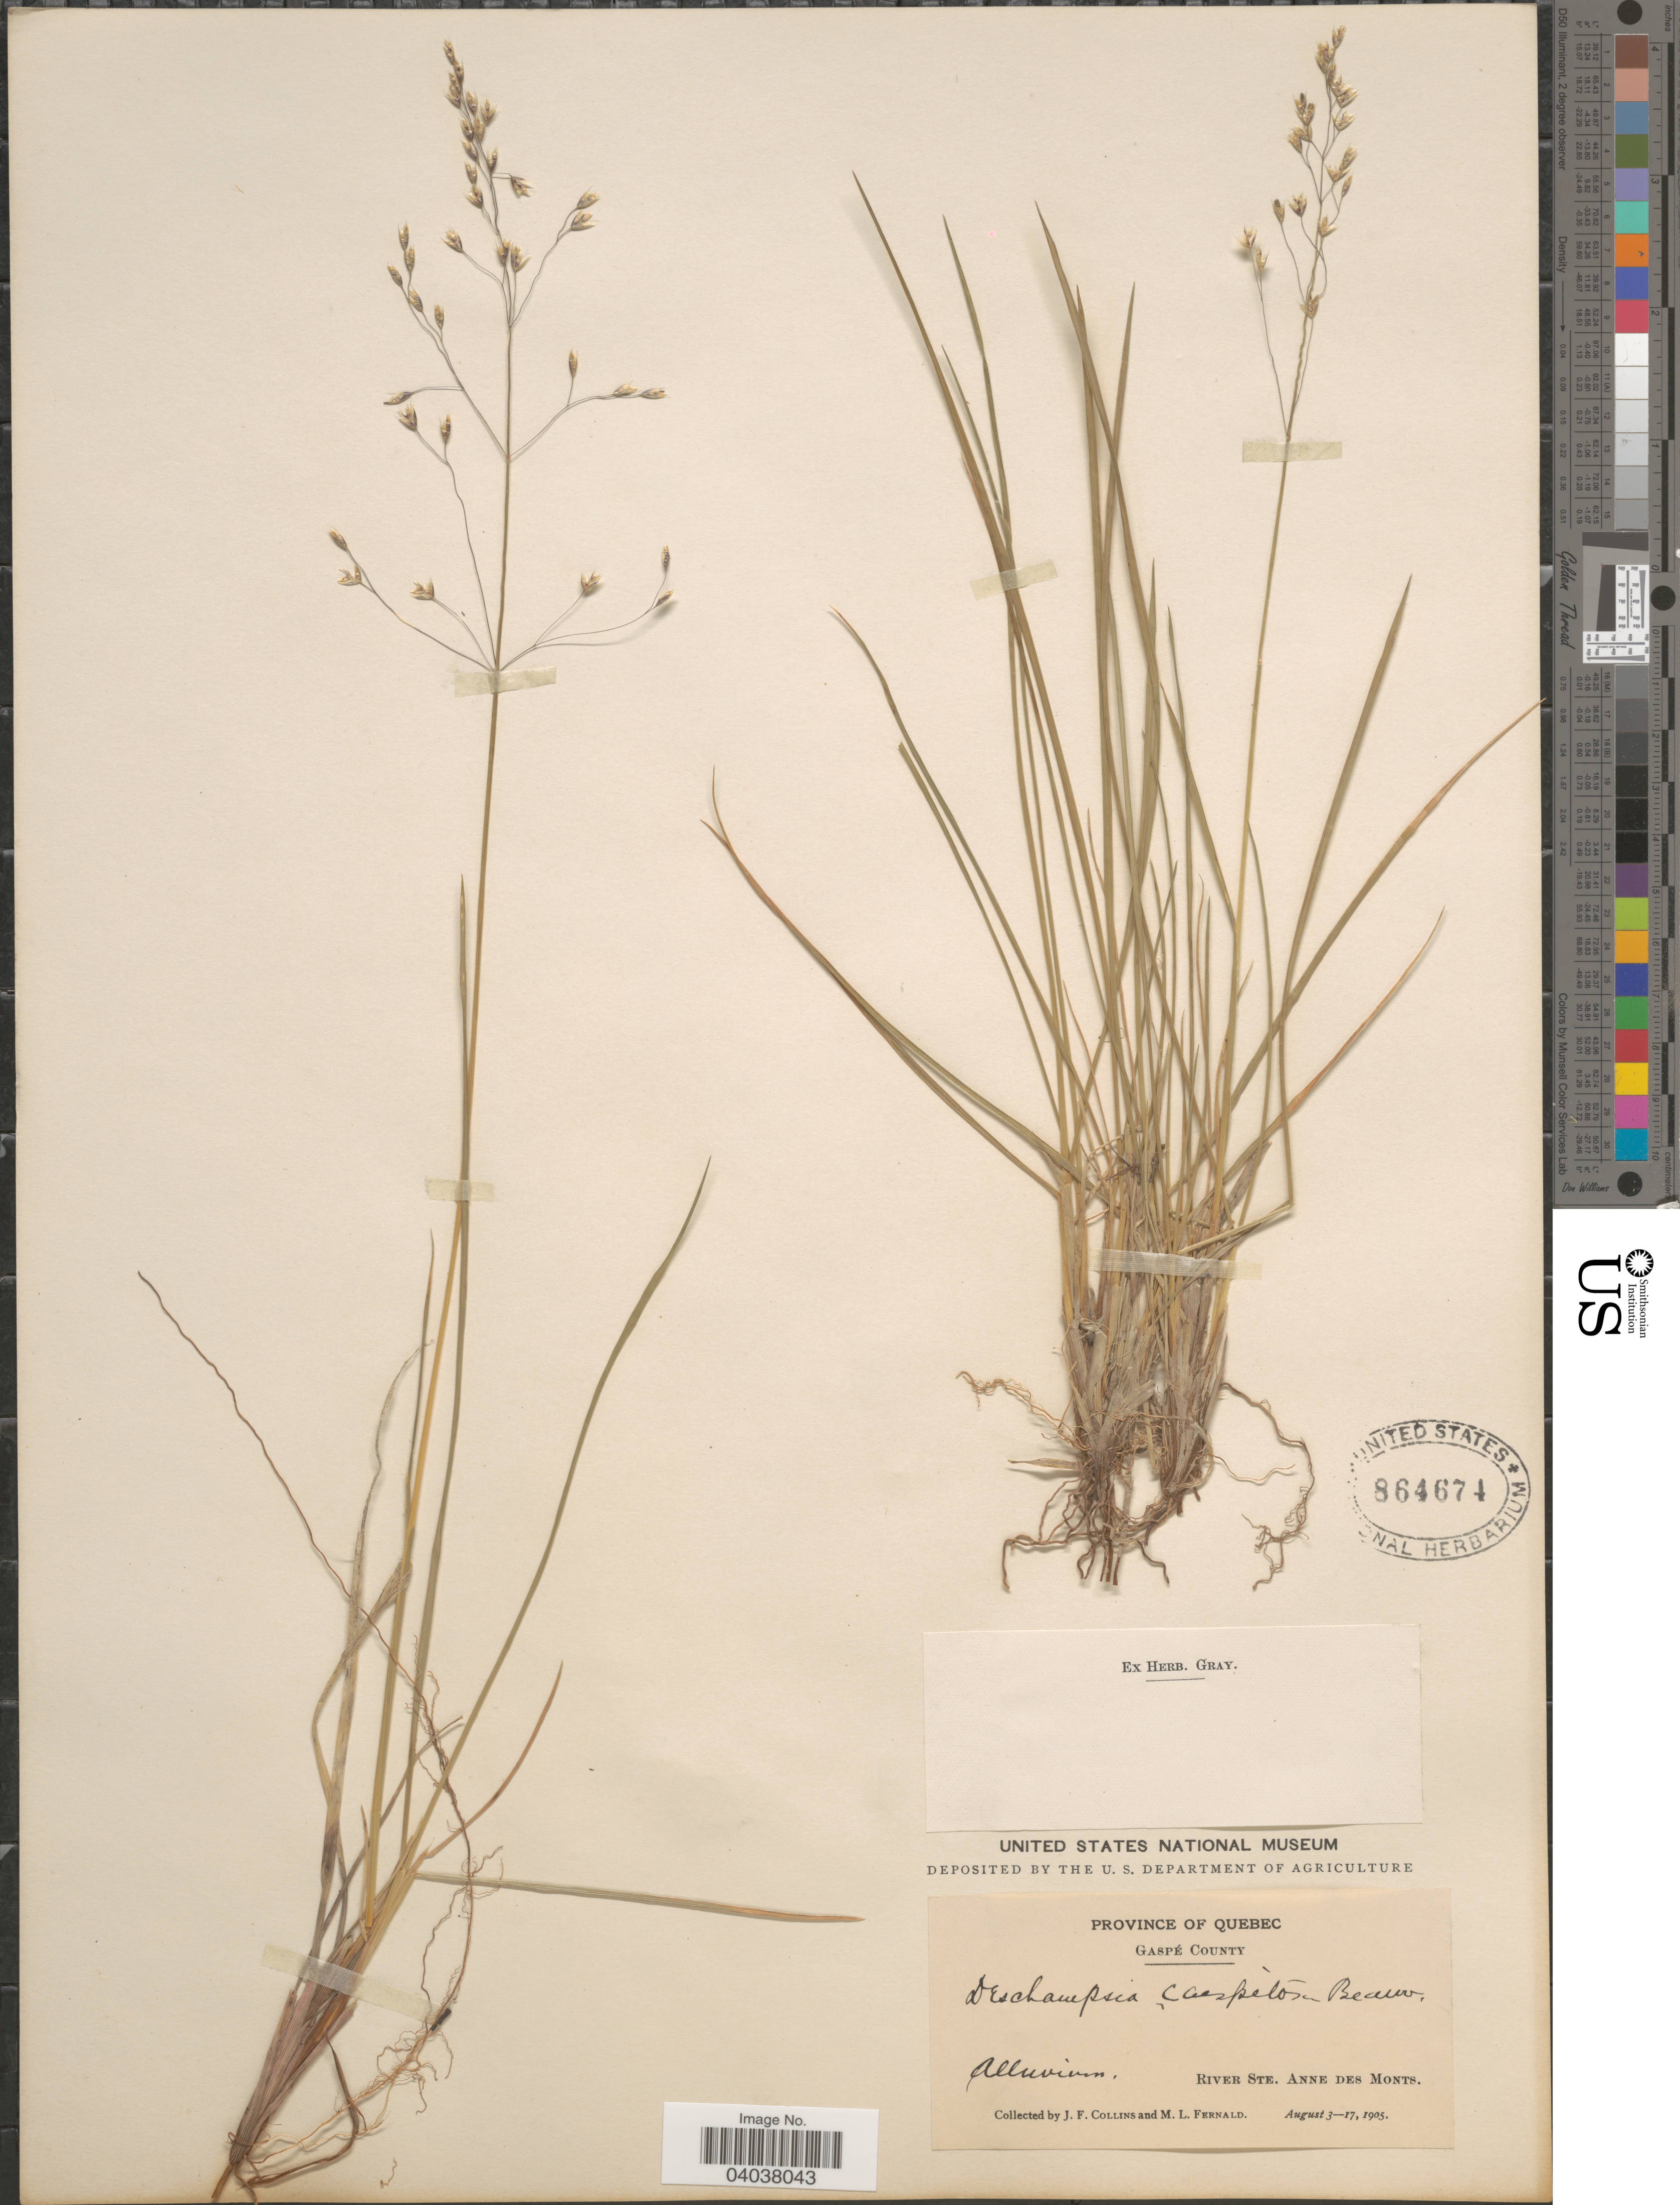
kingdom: Plantae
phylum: Tracheophyta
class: Liliopsida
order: Poales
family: Poaceae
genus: Deschampsia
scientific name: Deschampsia cespitosa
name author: (L.) P. Beauv.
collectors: J. Collins & M. L. Fernald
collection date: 1905-08-03/1905-08-17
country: Canada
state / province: Quebec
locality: Gaspé County. River Ste. Anne des Monts.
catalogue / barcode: US 864674